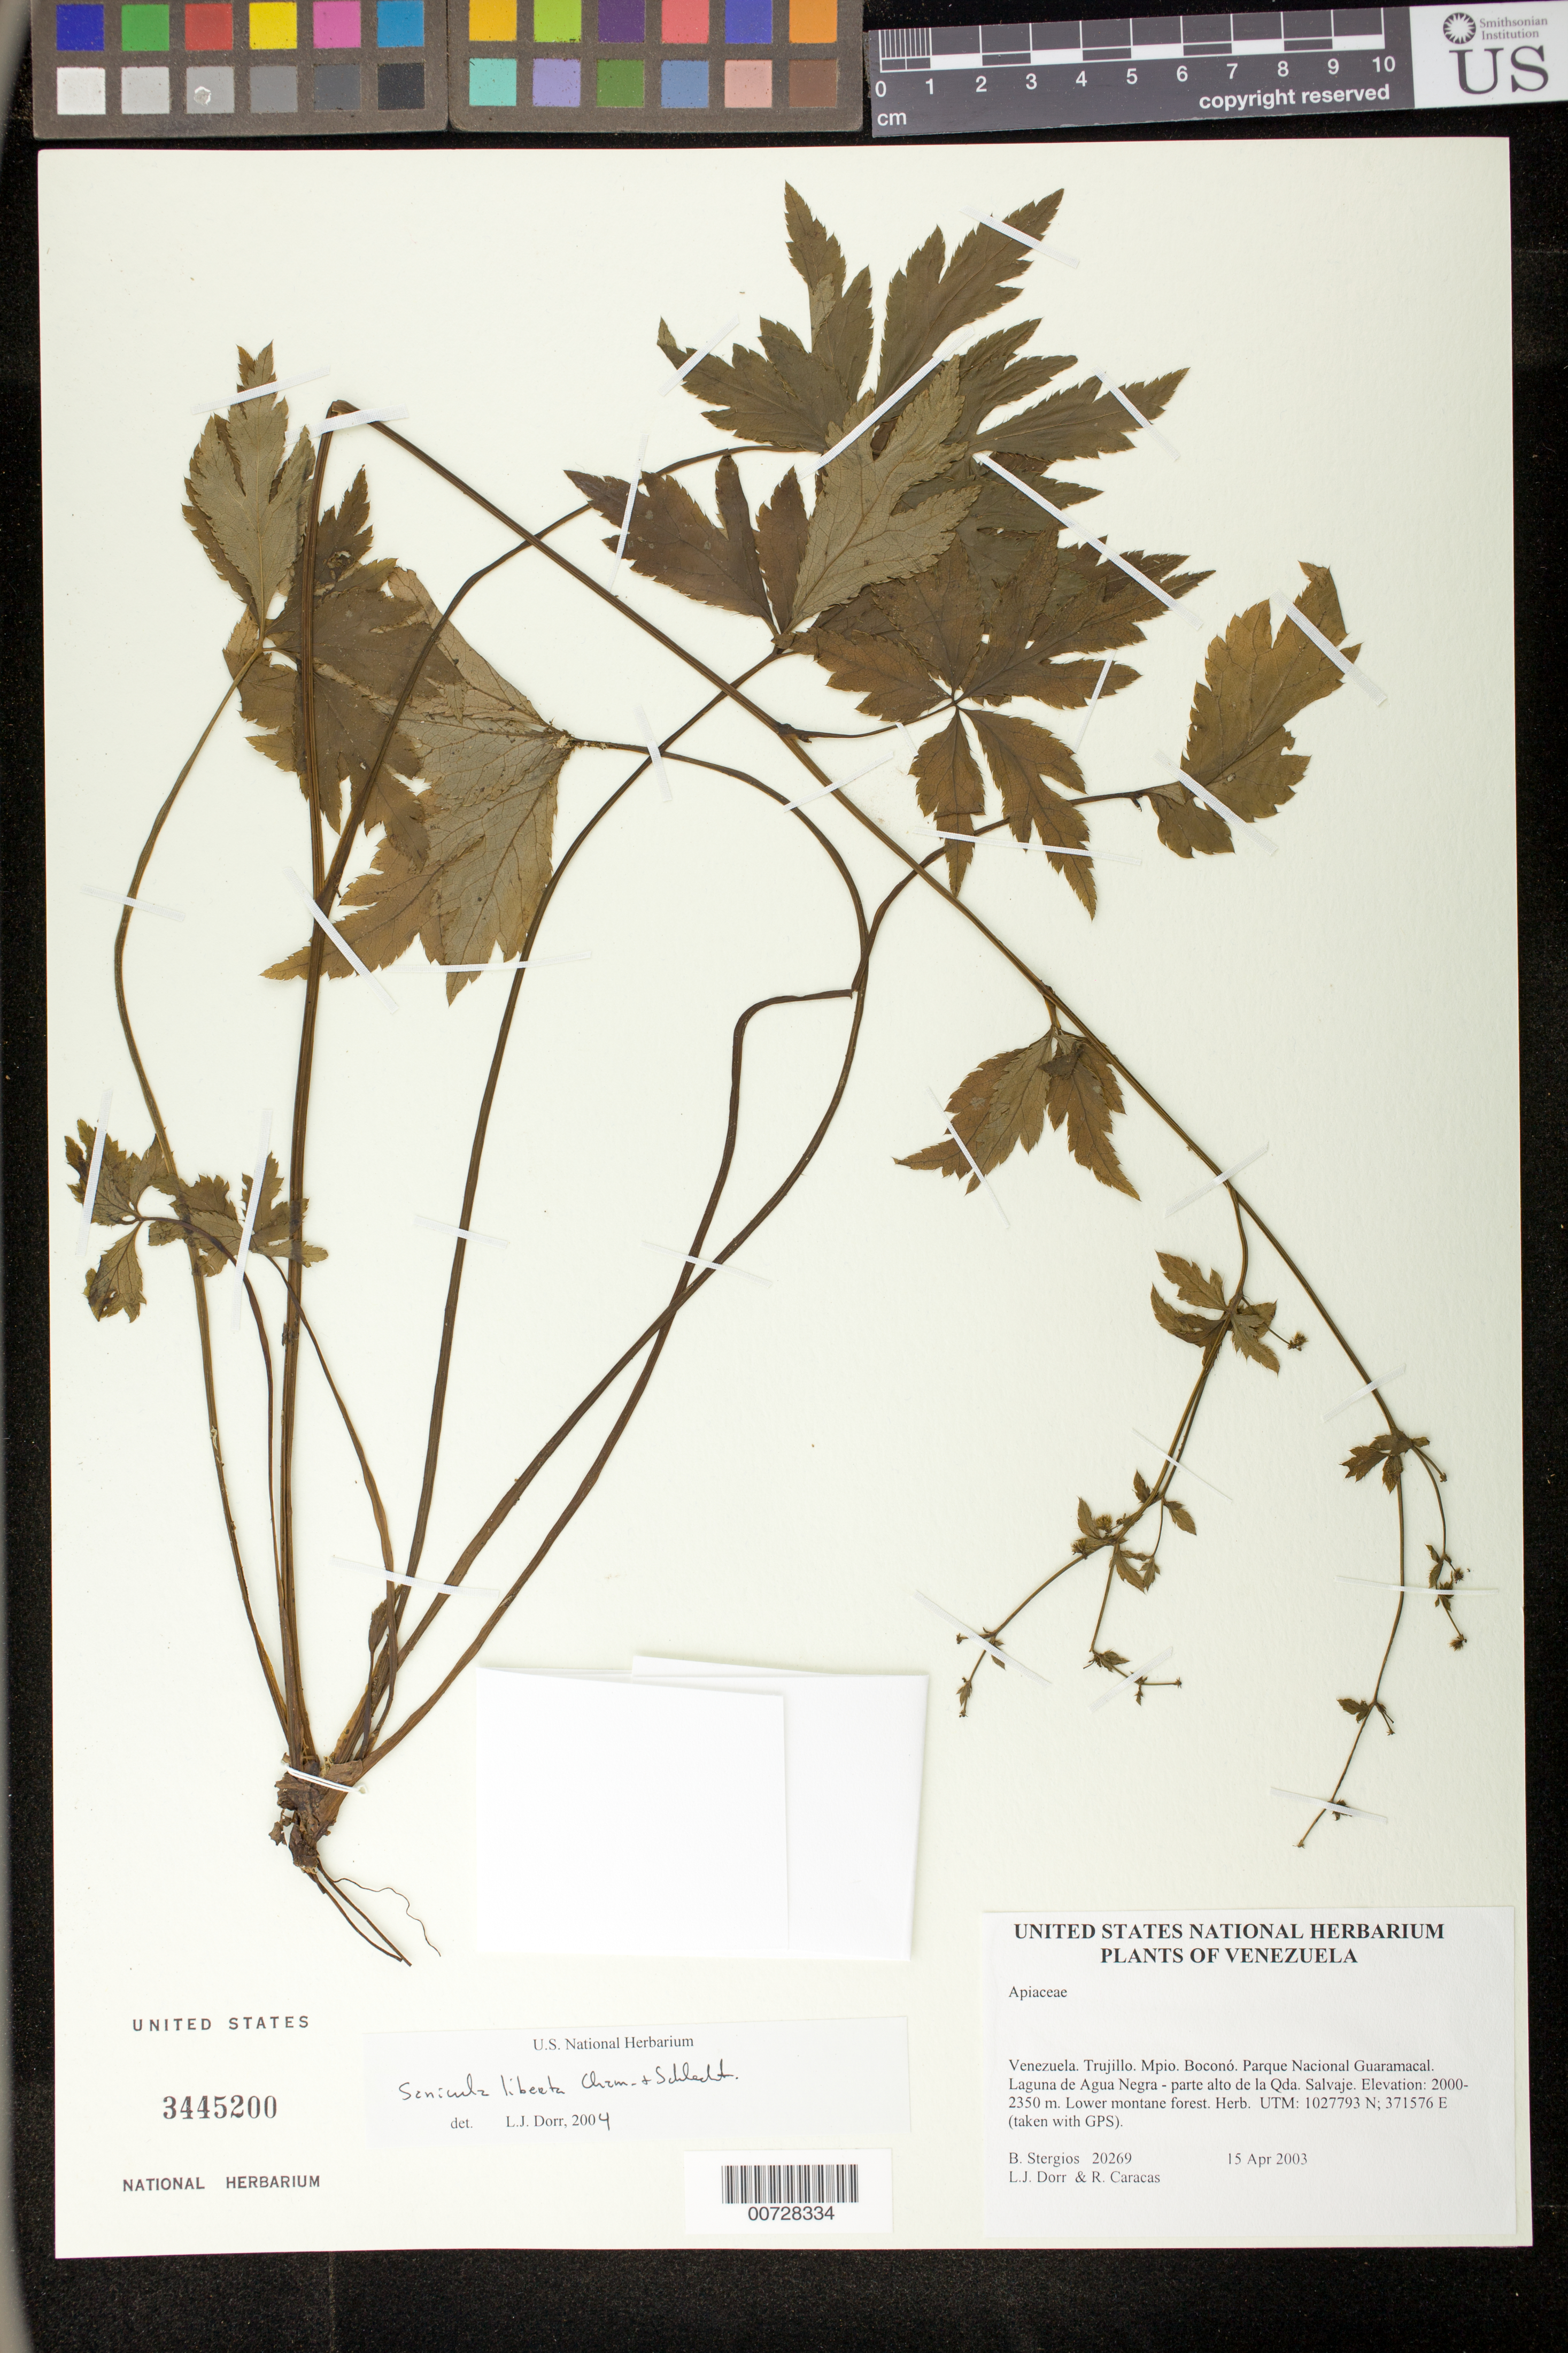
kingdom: Plantae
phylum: Tracheophyta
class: Magnoliopsida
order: Apiales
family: Apiaceae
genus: Sanicula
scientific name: Sanicula liberta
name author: Cham. & Schltdl.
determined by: Dorr, L. J., (BOT), Smithsonian Institution - National Museum of Natural History (UNITED STATES)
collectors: B. G. Stergios, L. J. Dorr & R. Caracas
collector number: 20269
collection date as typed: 15 Apr 2003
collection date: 2003-04-15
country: Venezuela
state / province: Trujillo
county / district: Boconó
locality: Parque Nacional Guaramacal, Laguna de Agua Negra - parte alto de la Qda. Salvaje.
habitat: Lower montane forest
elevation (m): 2000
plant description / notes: PORT, US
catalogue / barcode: US 3445200